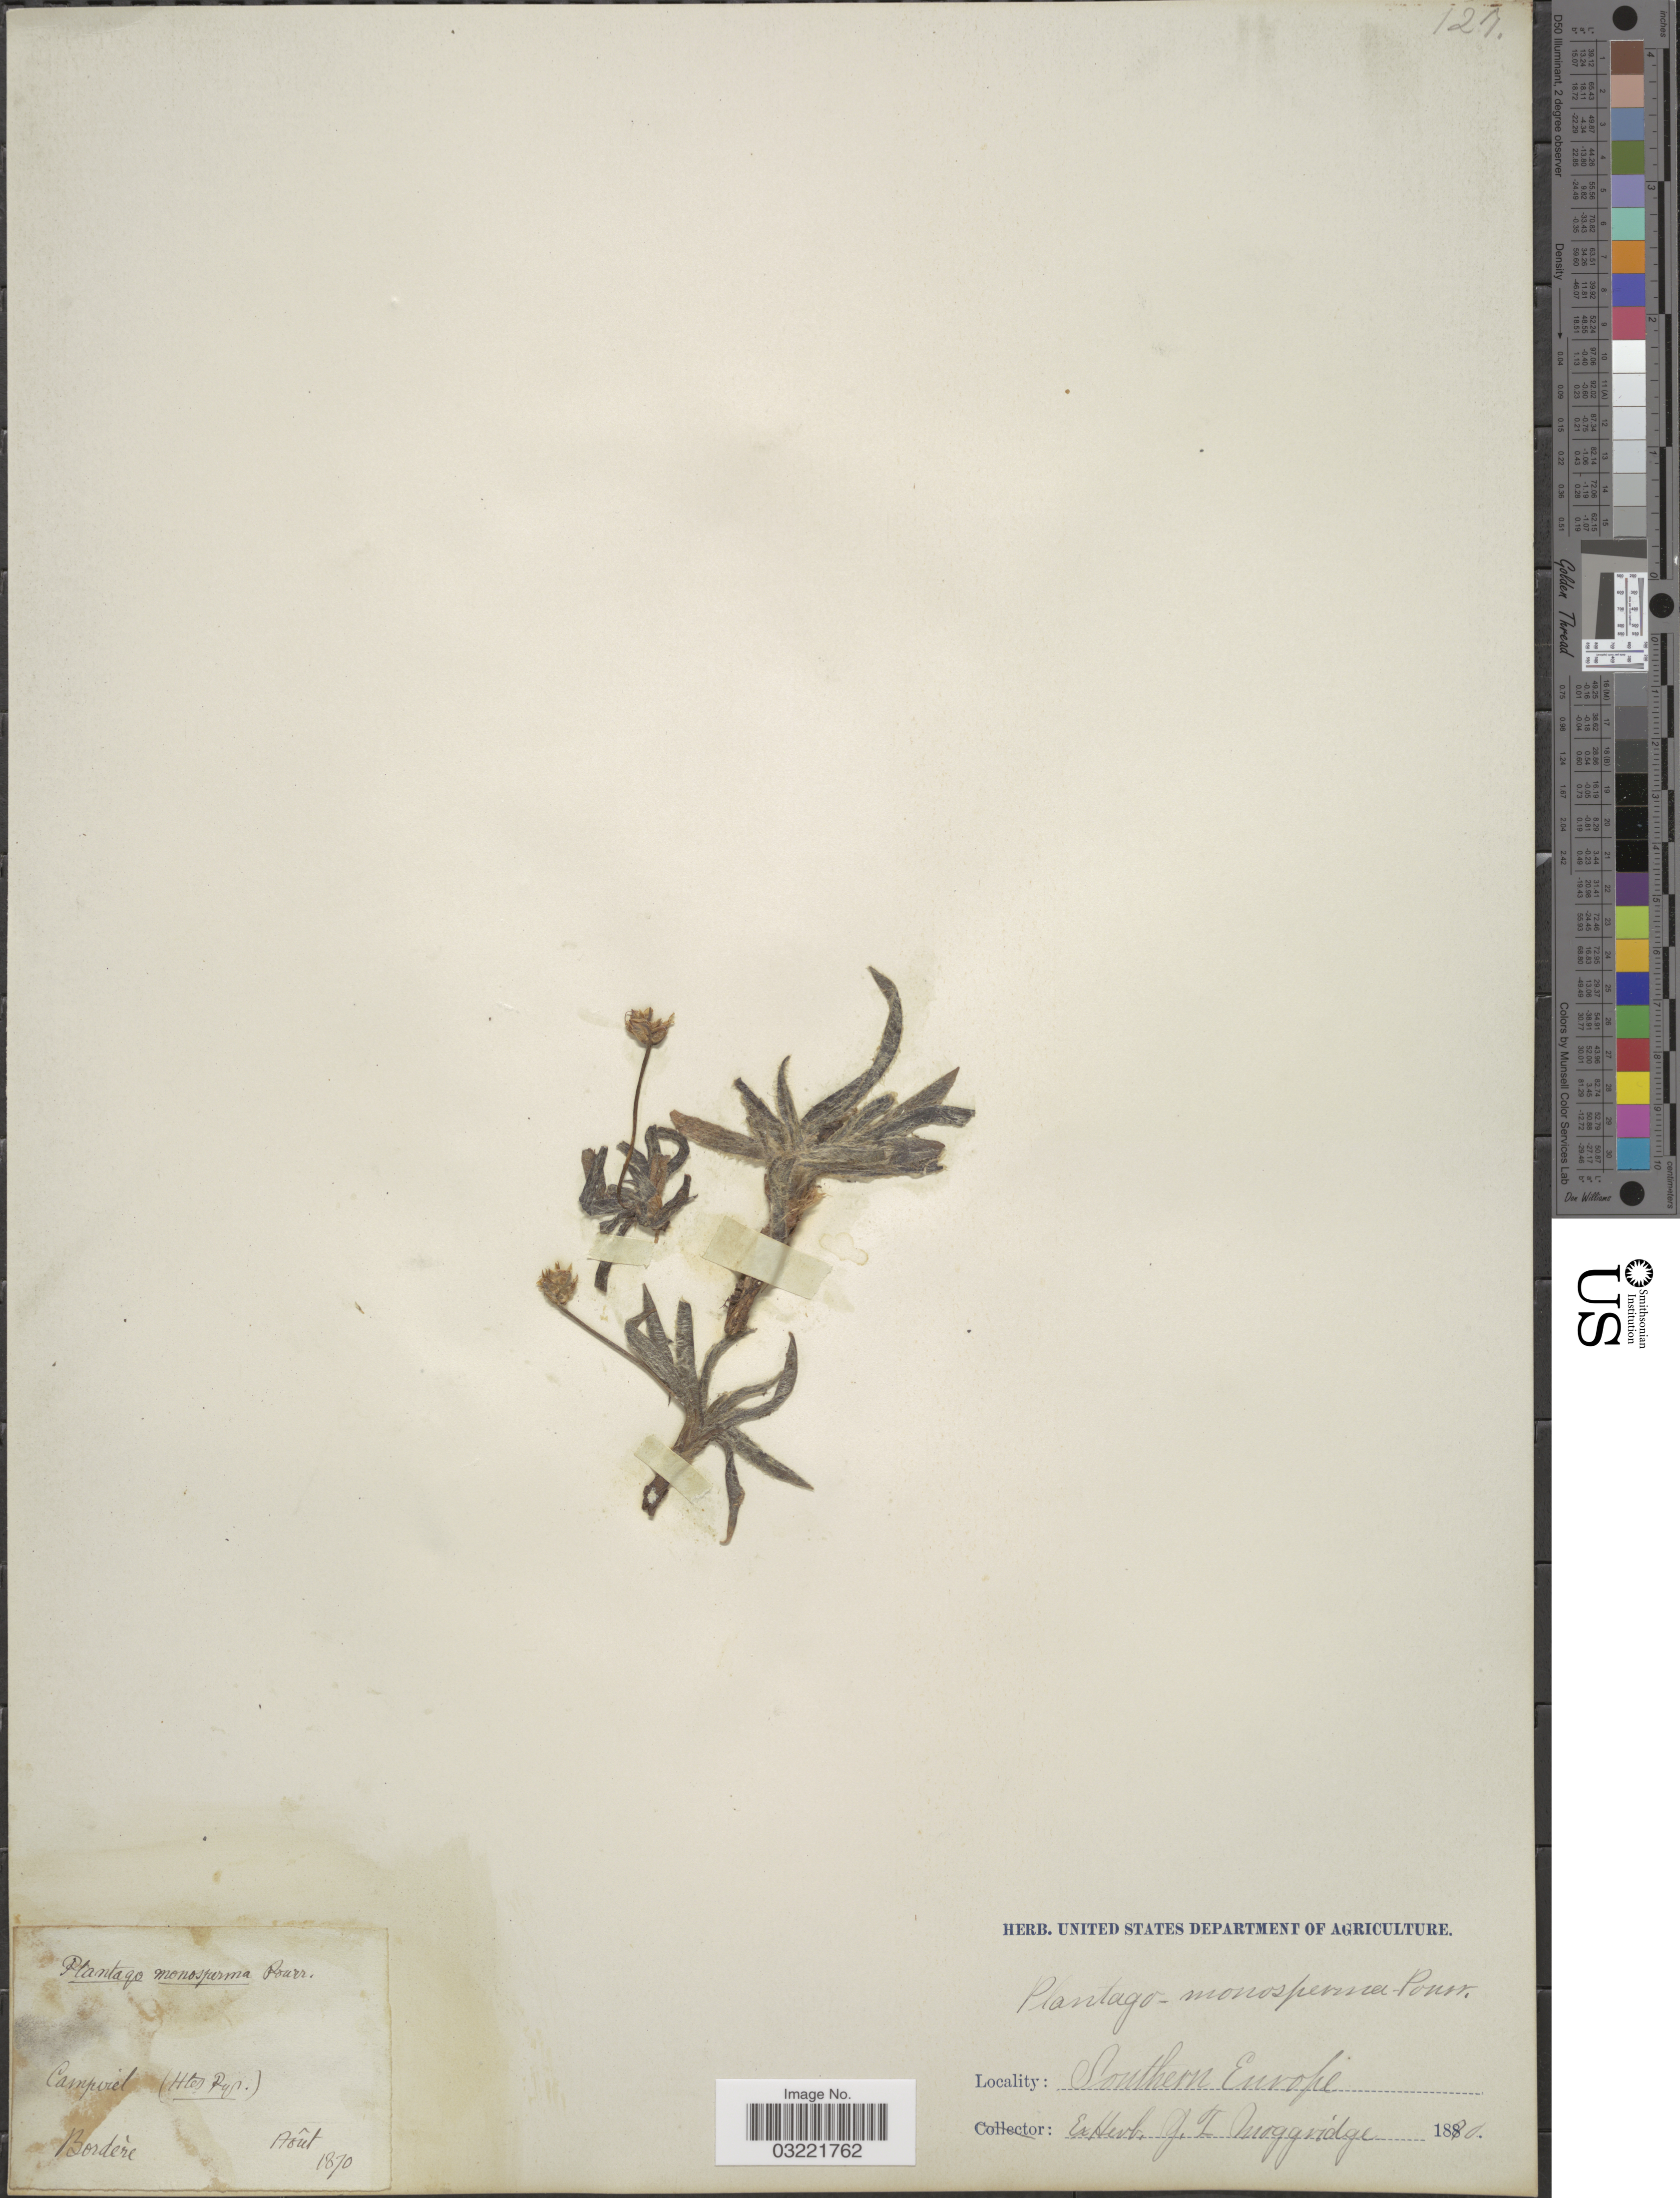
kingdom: Plantae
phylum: Tracheophyta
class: Magnoliopsida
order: Lamiales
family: Plantaginaceae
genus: Plantago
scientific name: Plantago monosperma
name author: Pourr.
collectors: ex herb. J.T. Moggridge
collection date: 1870-08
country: France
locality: Campviel (htes Pyr.). Bordére.